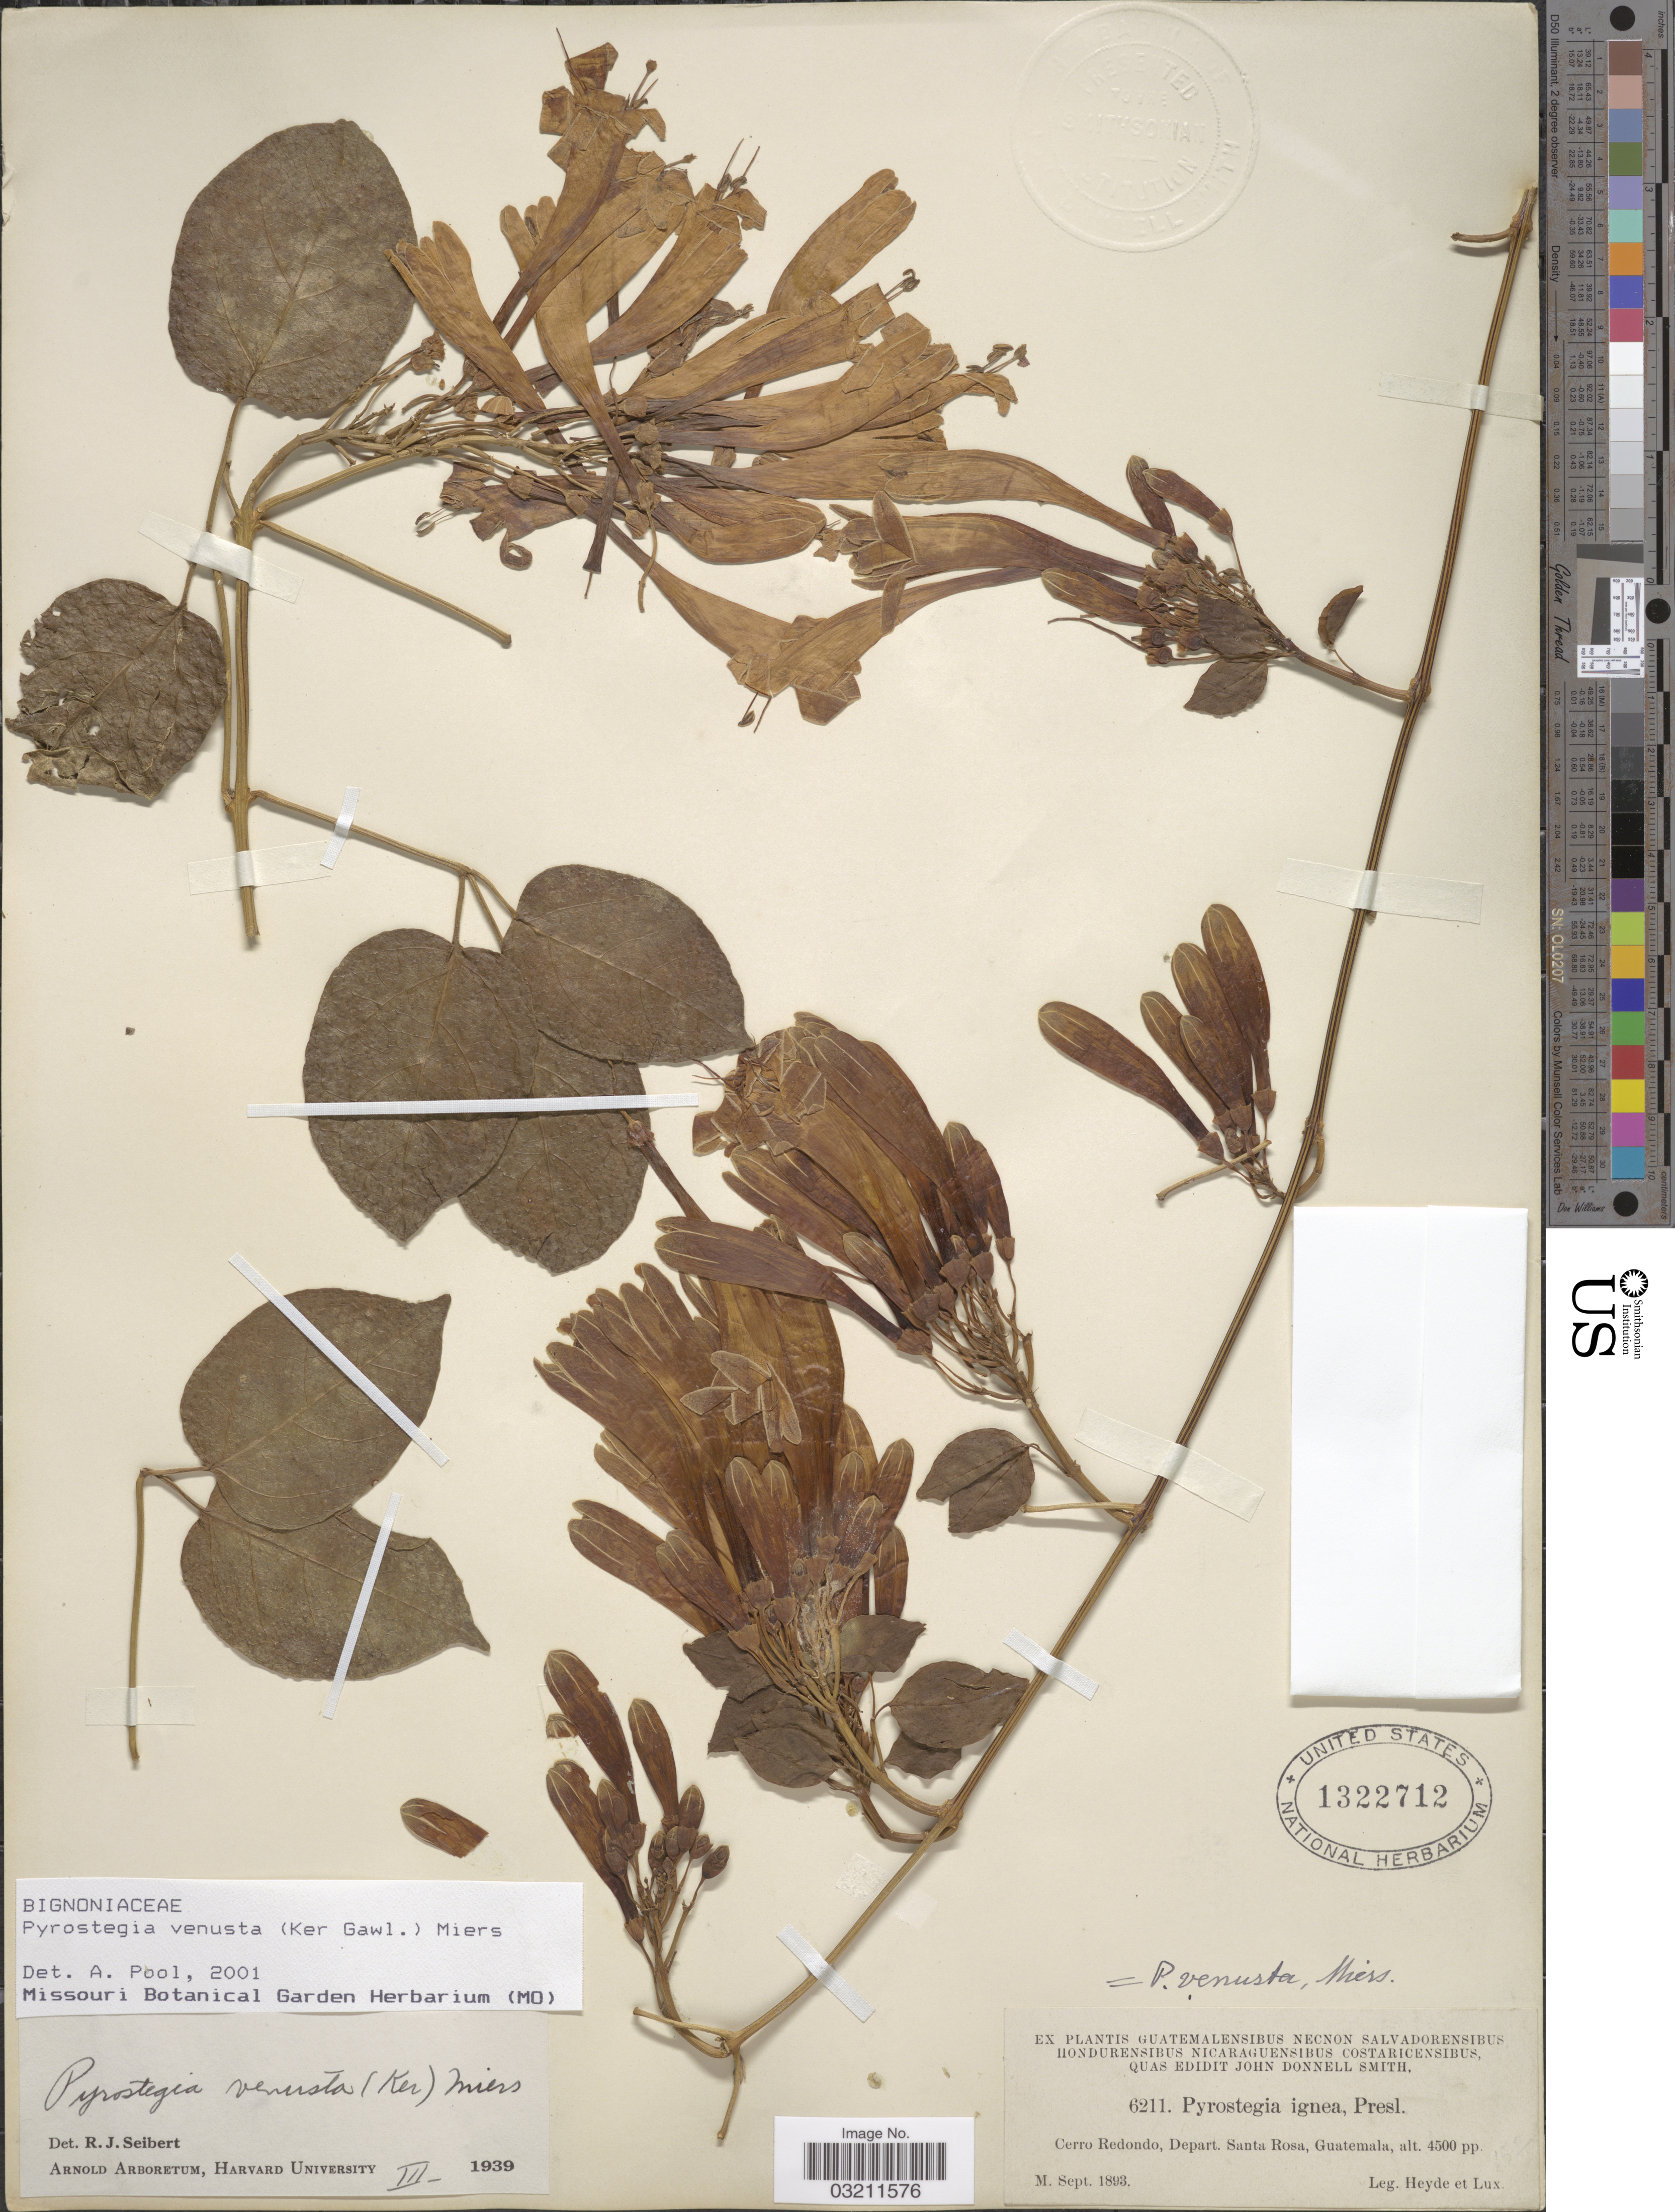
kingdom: Plantae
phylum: Tracheophyta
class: Magnoliopsida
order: Lamiales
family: Bignoniaceae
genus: Pyrostegia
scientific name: Pyrostegia venusta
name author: (Ker Gawl.) Miers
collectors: Heyde & Lux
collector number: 6211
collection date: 1893-09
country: Guatemala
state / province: Santa Rosa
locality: Cerro Redondo, Depart. Santa Rosa.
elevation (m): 1372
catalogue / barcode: US 1322712